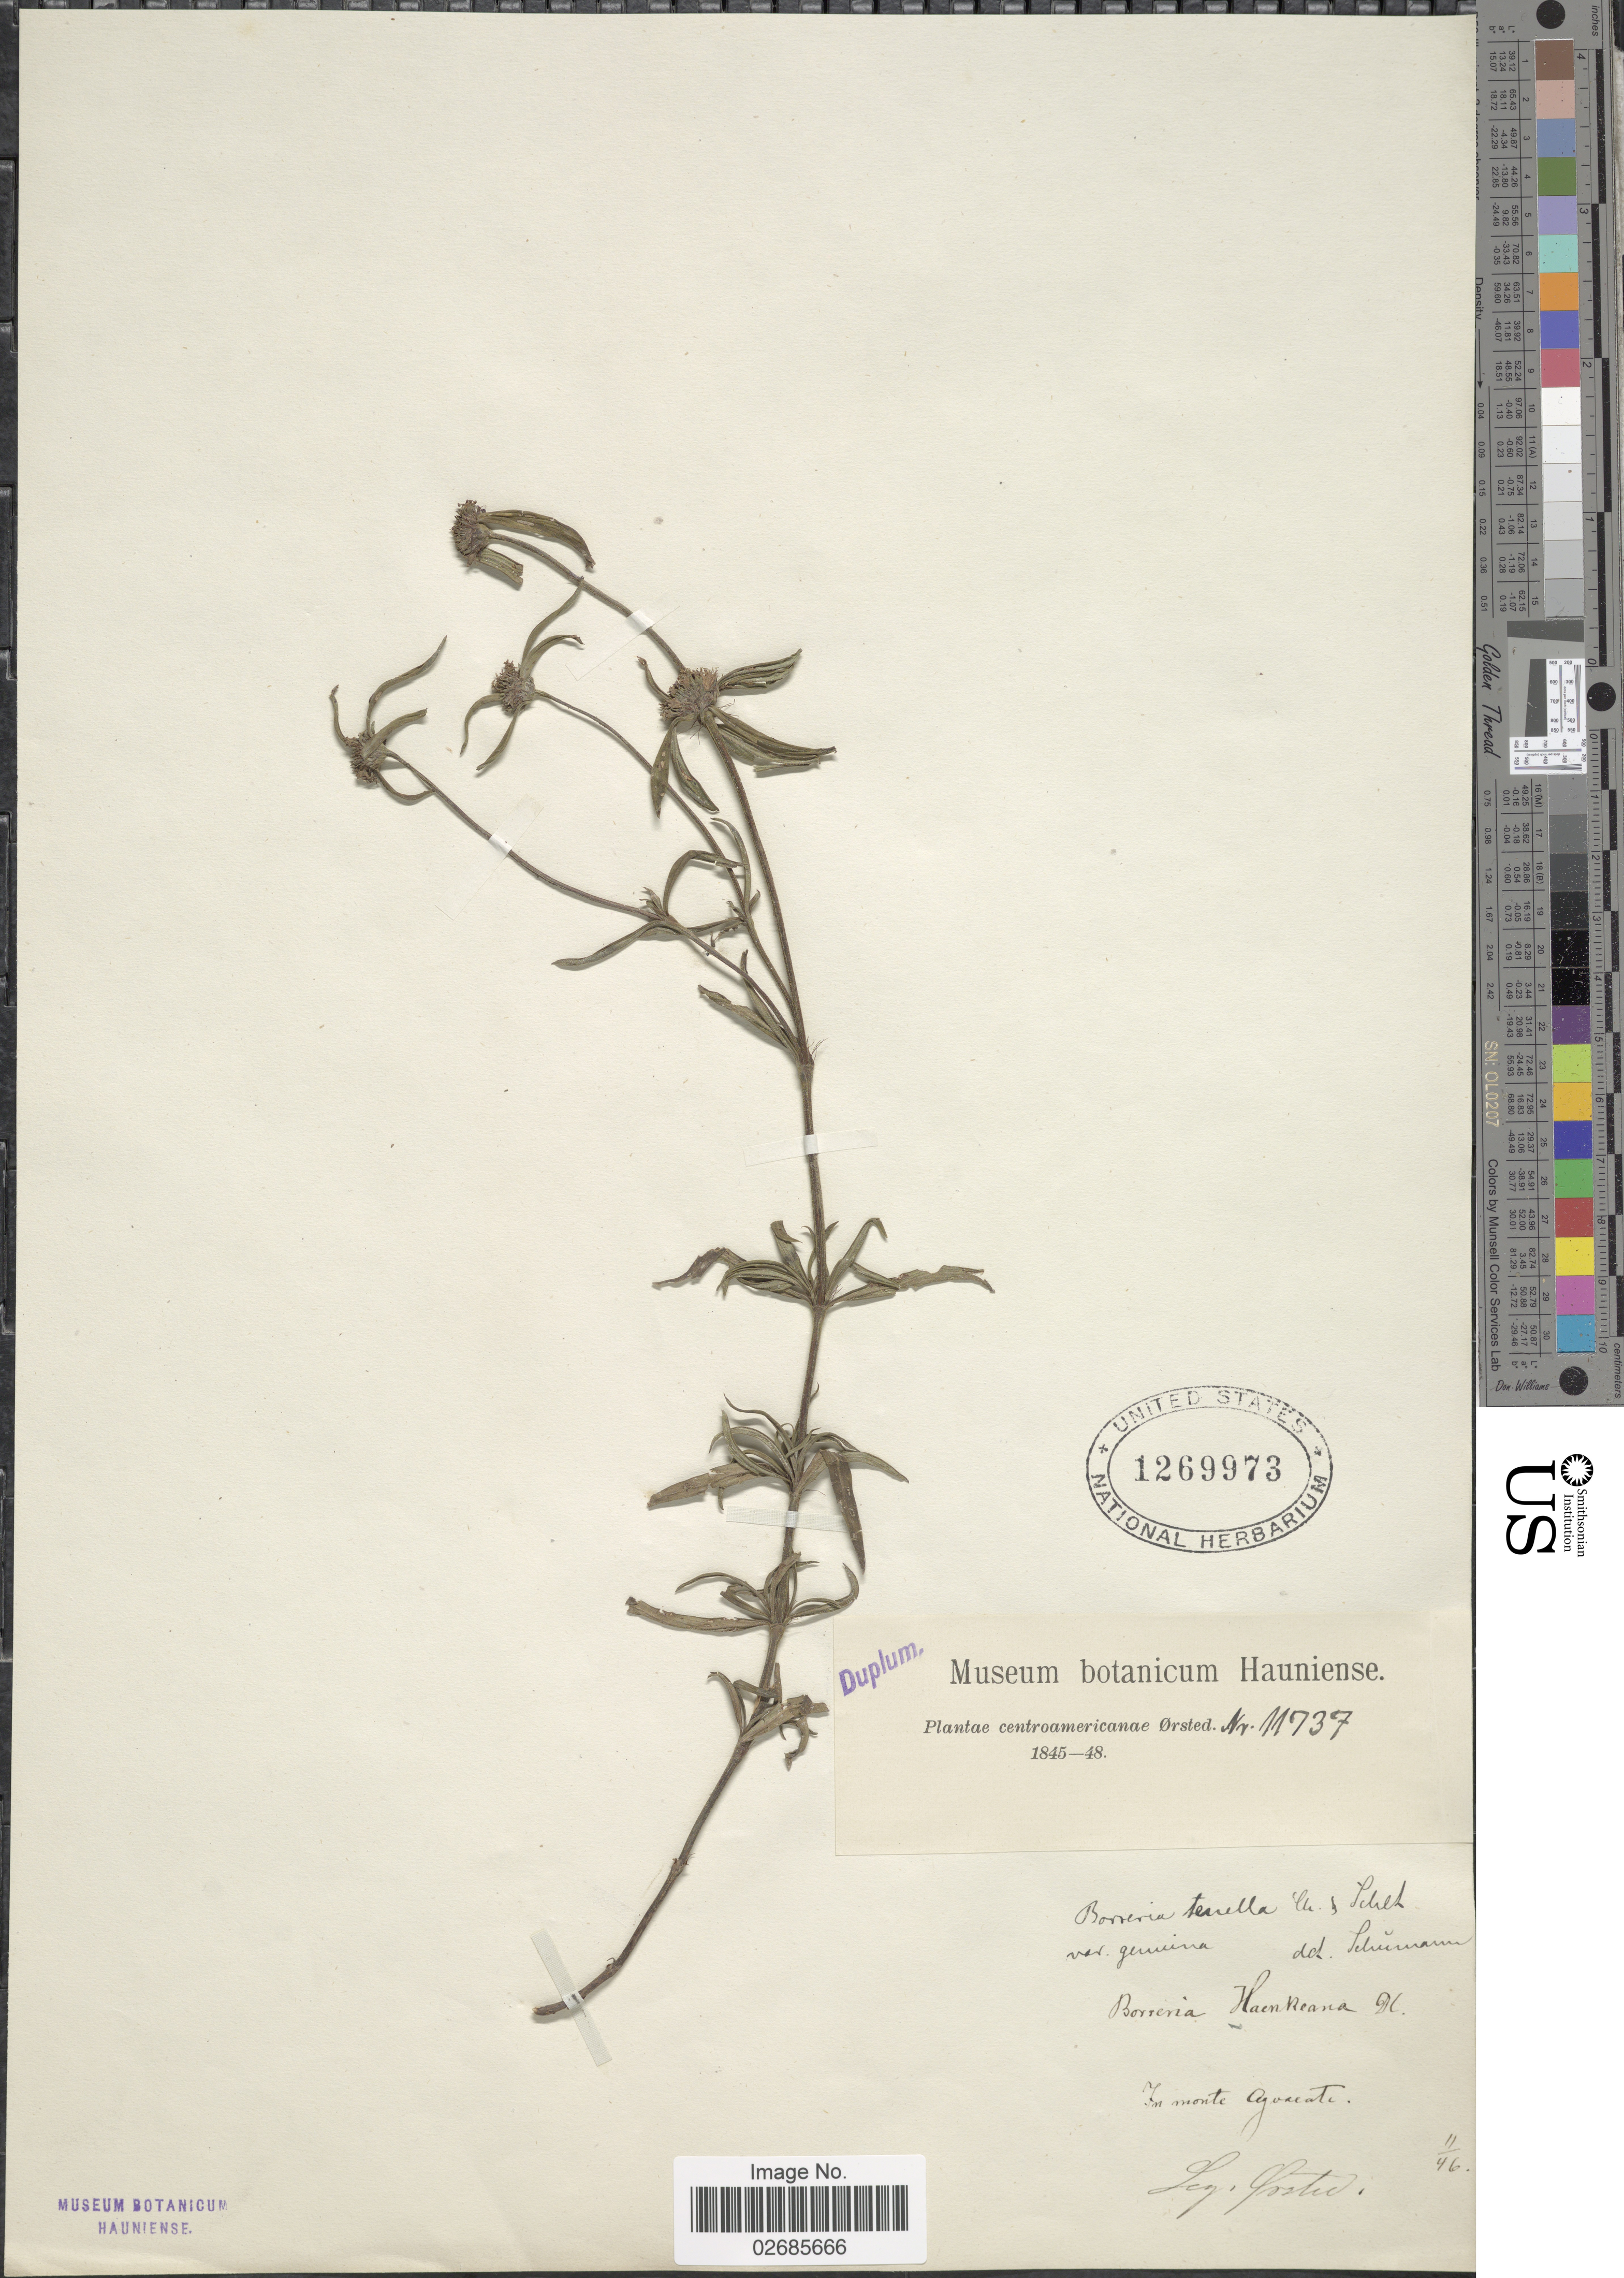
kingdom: Plantae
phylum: Tracheophyta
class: Magnoliopsida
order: Gentianales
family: Rubiaceae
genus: Borreria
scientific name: Borreria suaveolens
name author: G. Mey.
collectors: Ørsted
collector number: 11737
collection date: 1846-11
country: Costa Rica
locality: Centroamericanæ, In monte Aguacate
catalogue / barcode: US 1269973